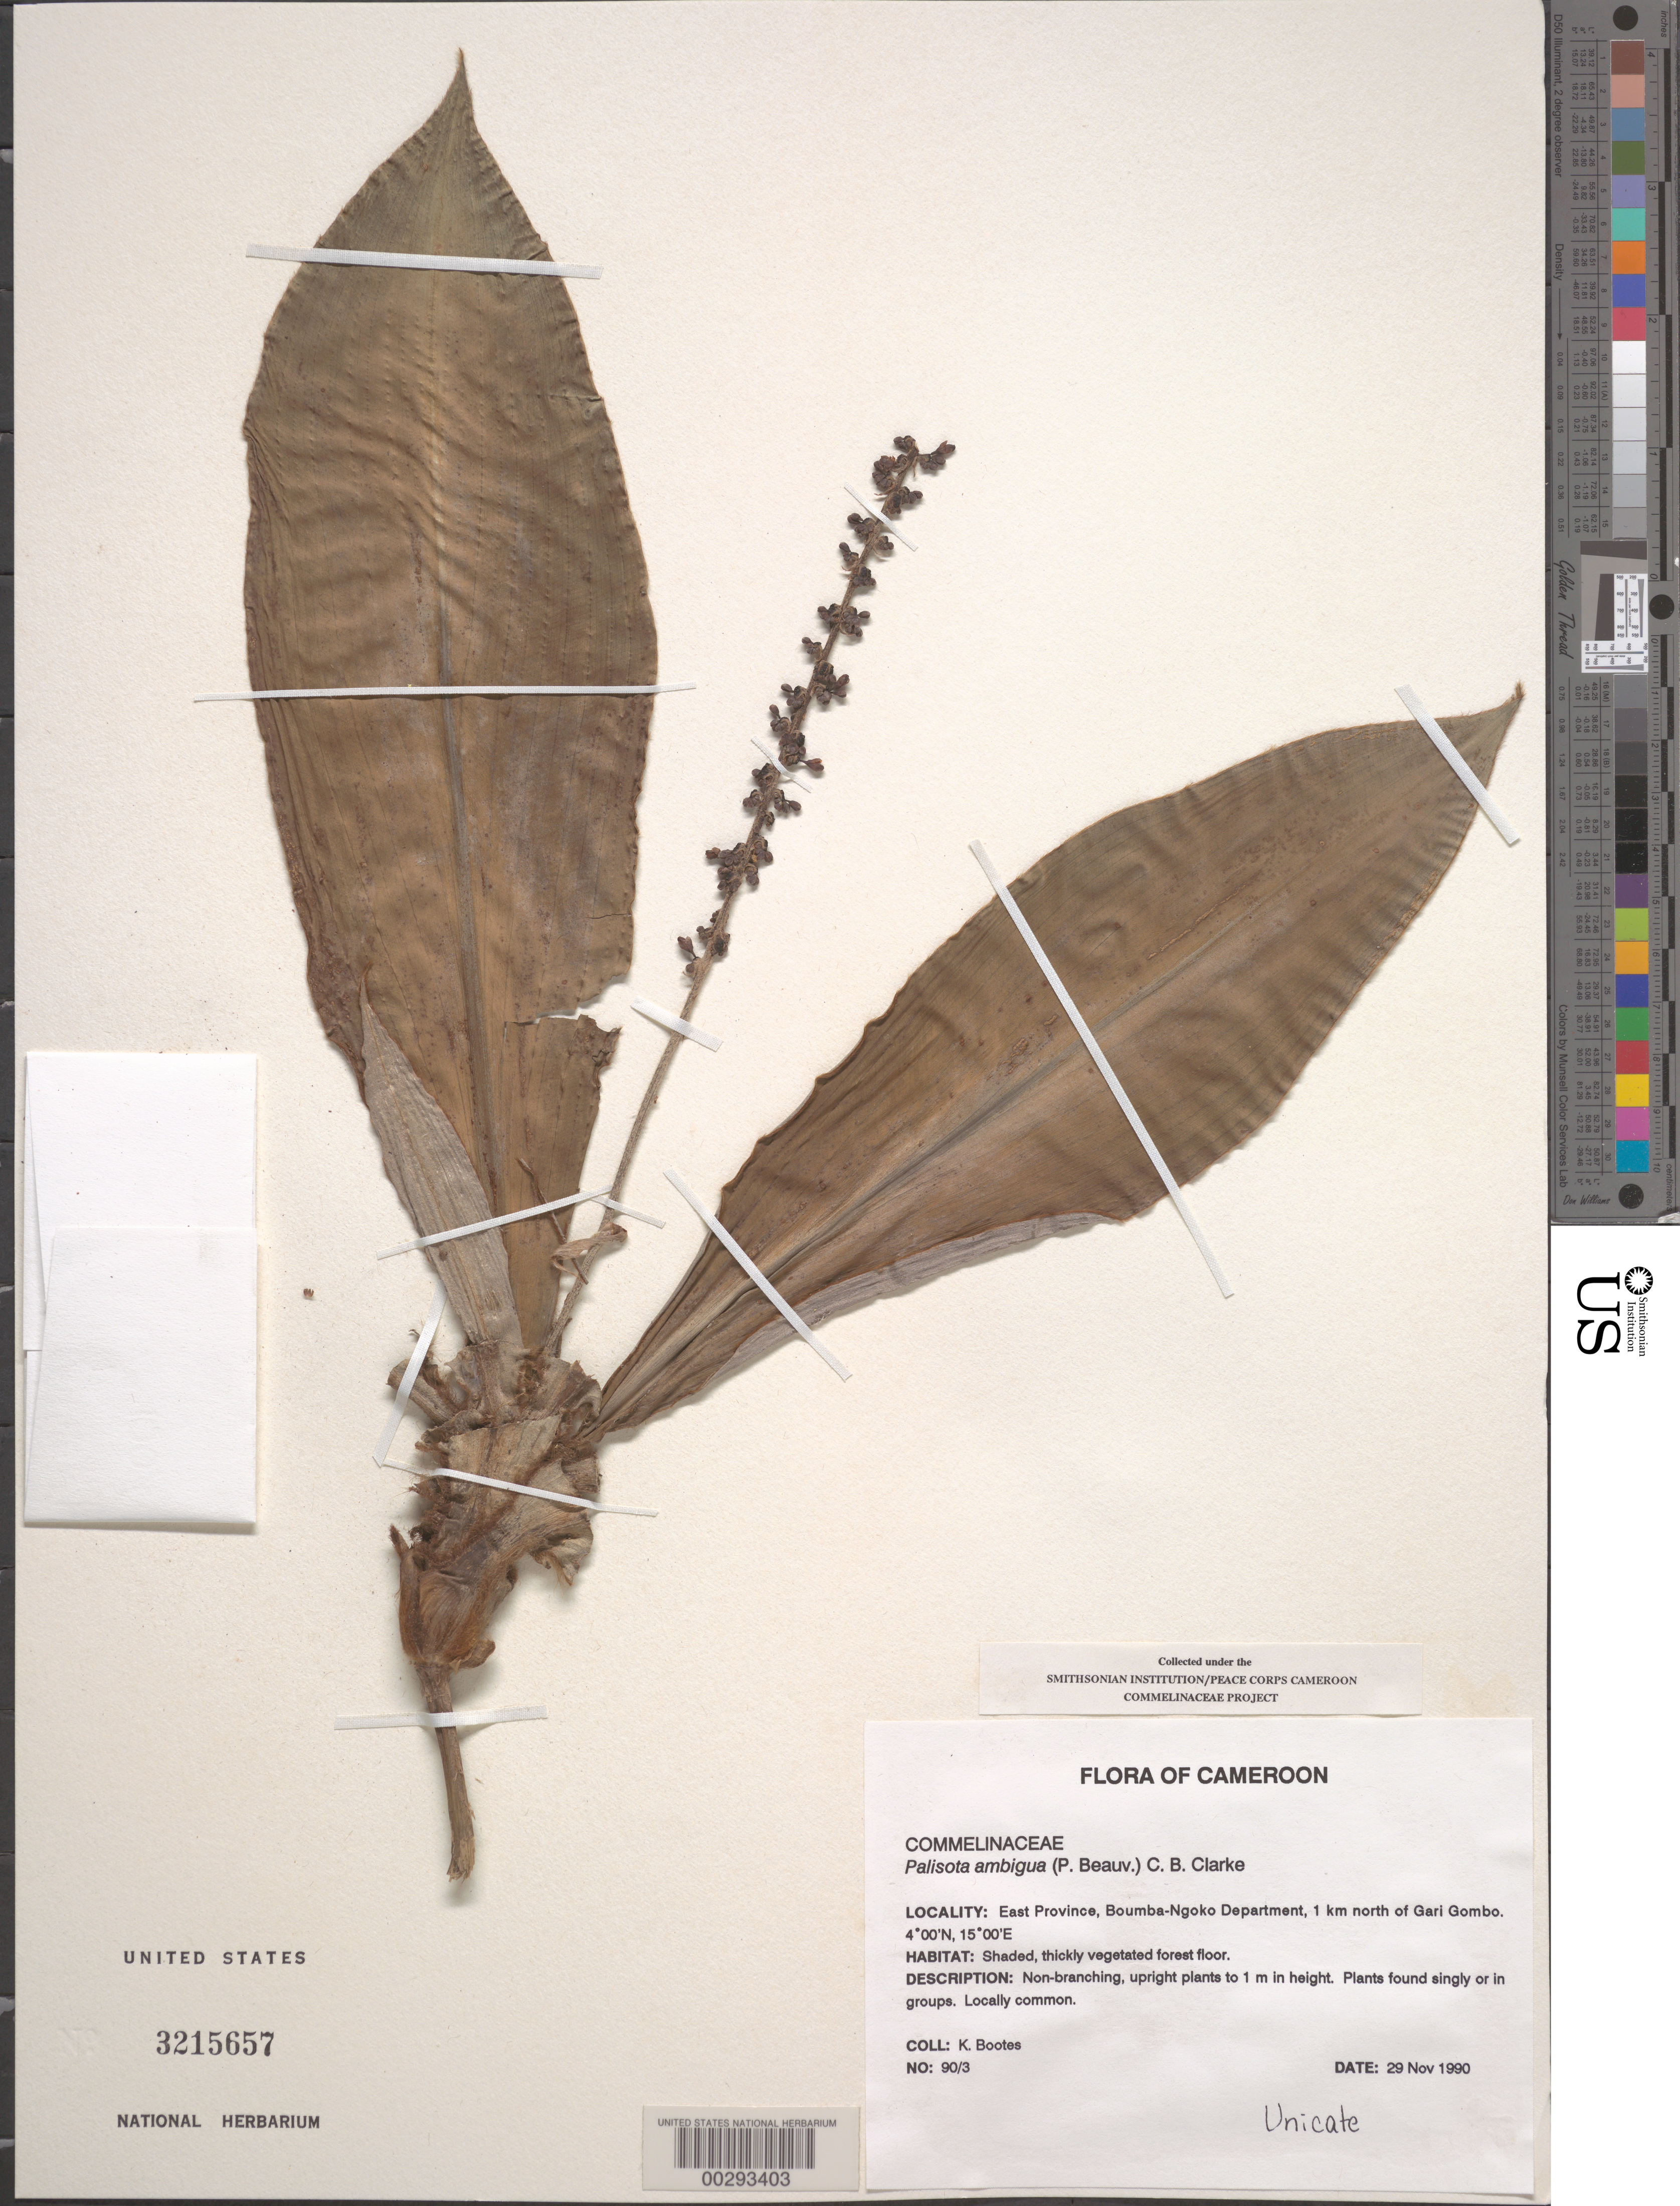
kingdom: Plantae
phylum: Tracheophyta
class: Liliopsida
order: Commelinales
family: Commelinaceae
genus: Palisota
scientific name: Palisota ambigua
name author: (P. Beauv.) C.B. Clarke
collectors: K. Bootes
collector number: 90/3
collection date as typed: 29 Nov 1990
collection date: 1990-11-29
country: Cameroon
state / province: Est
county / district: Boumba-ngoko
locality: Gari gombo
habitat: Shaded, thickly vegetated forest floor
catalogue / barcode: US 3215657